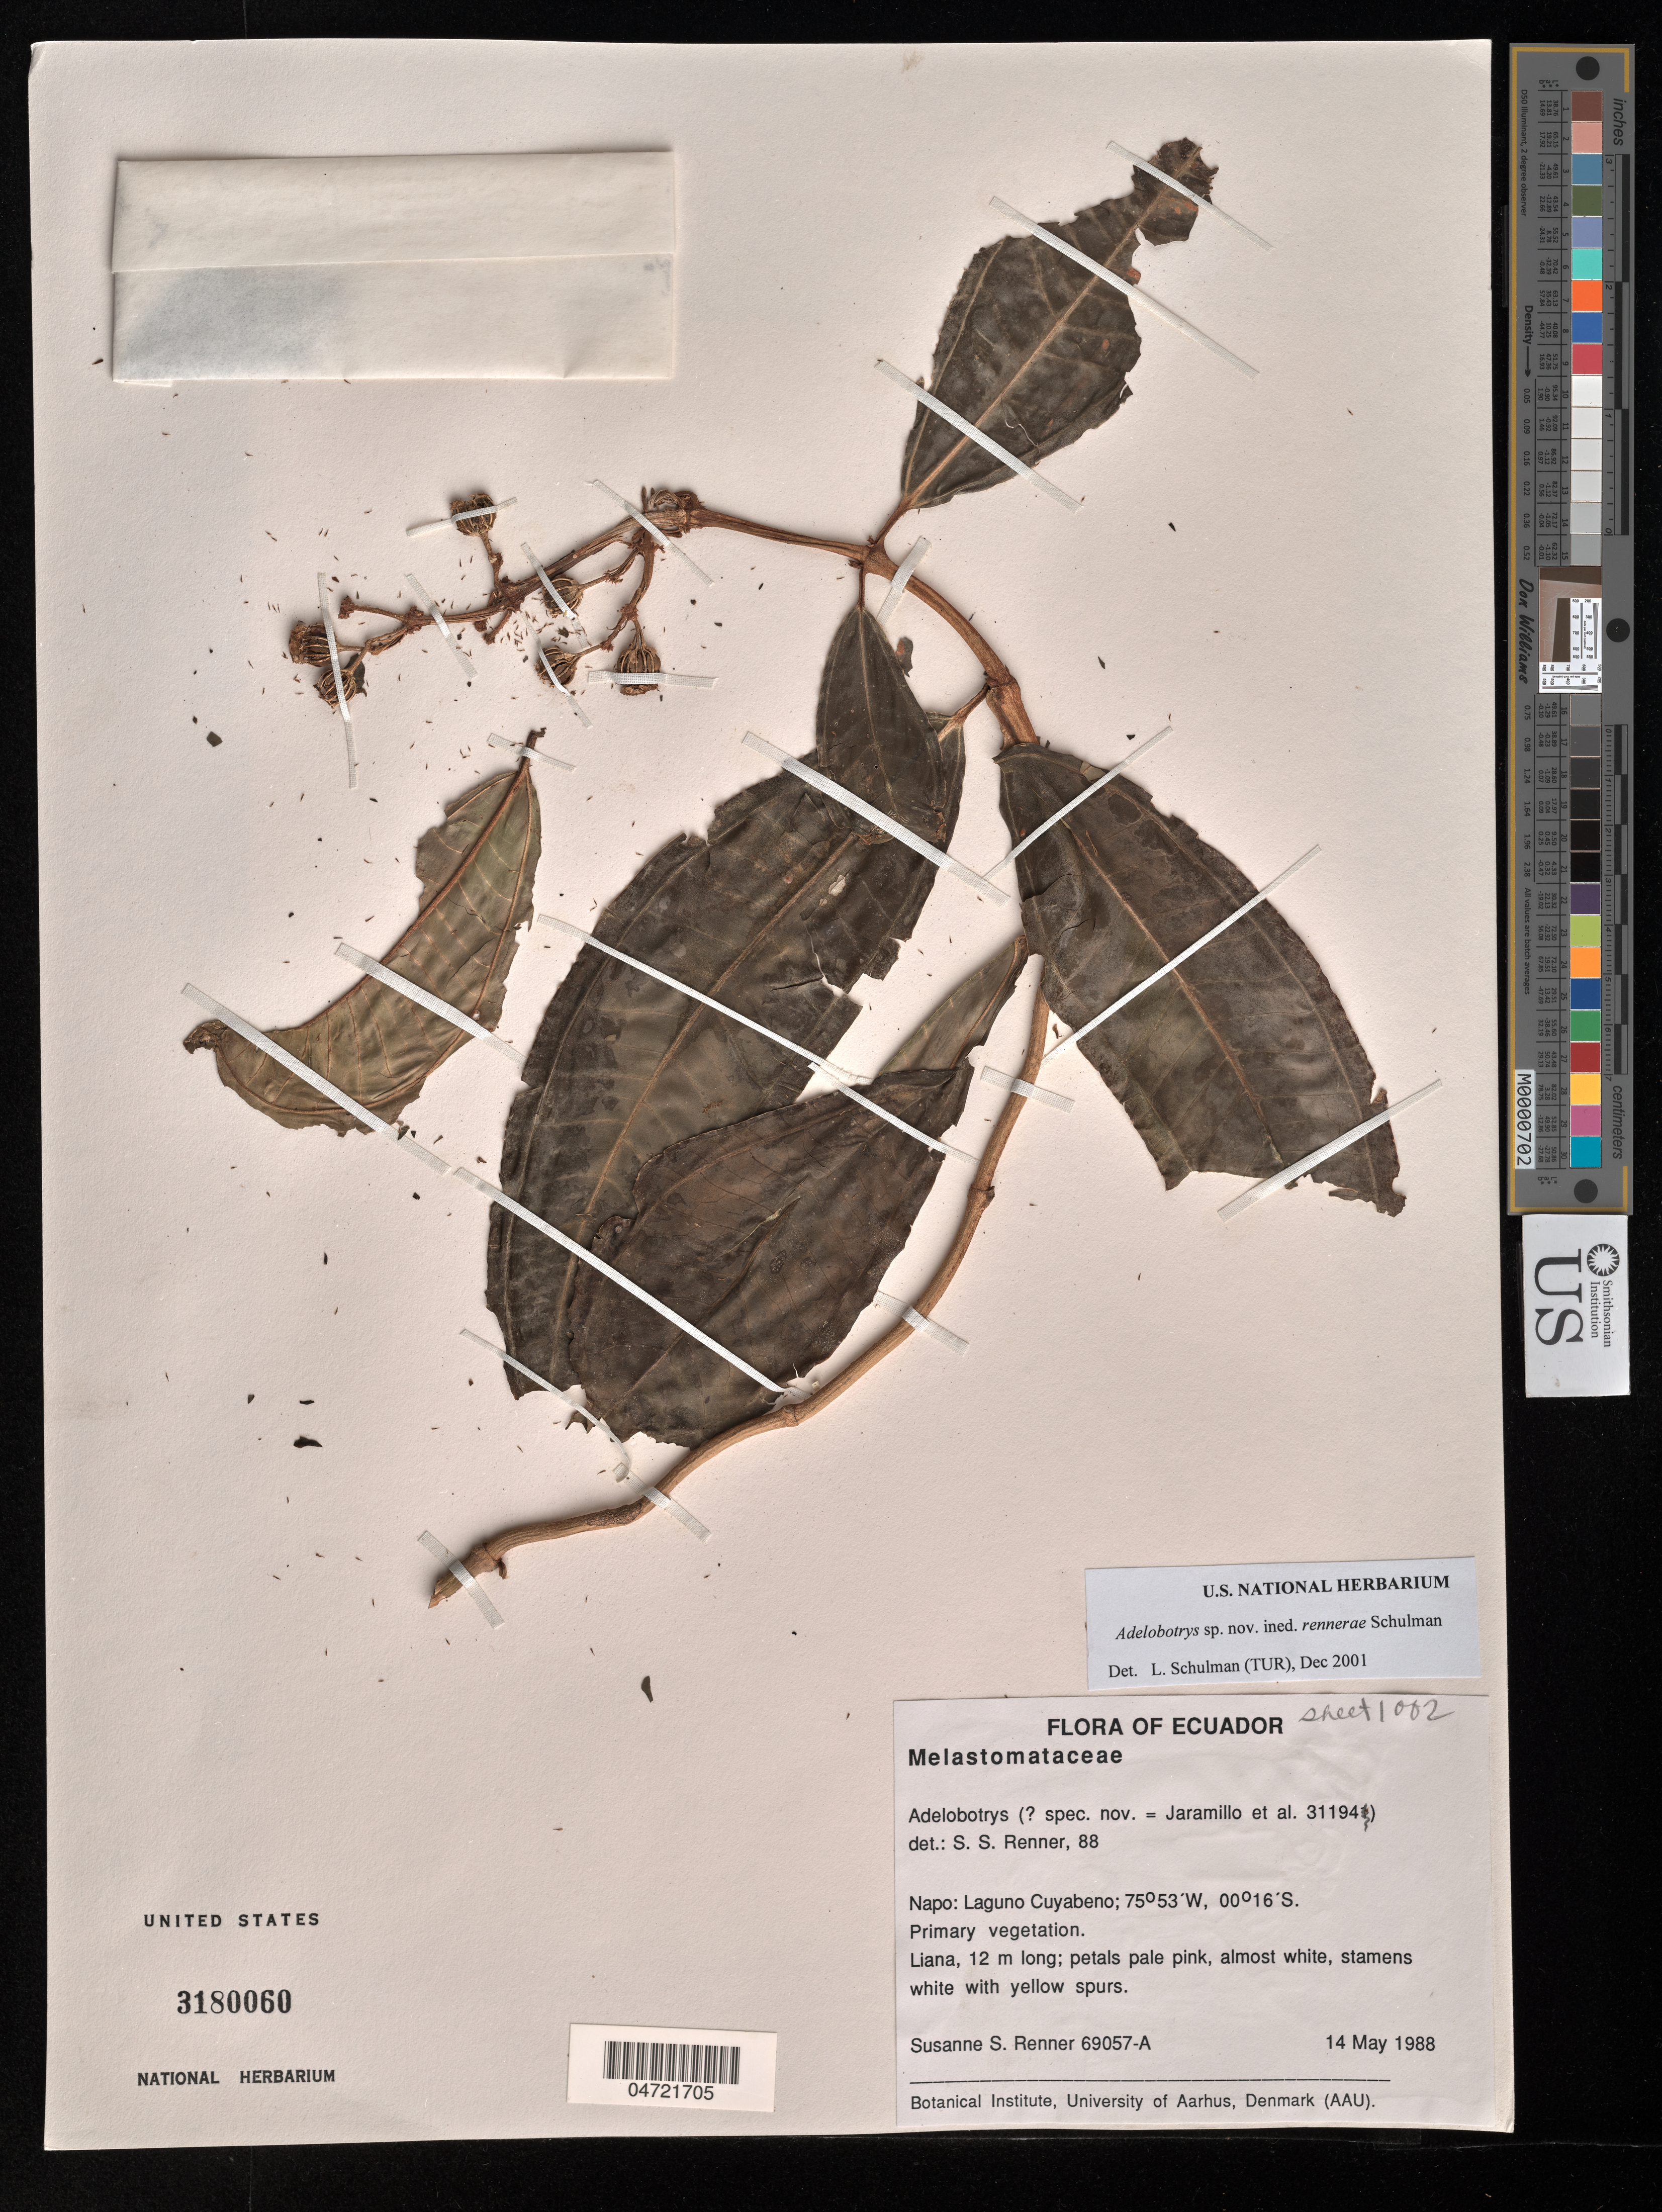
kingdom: Plantae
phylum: Tracheophyta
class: Magnoliopsida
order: Myrtales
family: Melastomataceae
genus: Adelobotrys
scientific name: Adelobotrys sp. nov.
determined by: Schulman, Leif, (TUR), University of Turku (FINLAND)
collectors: S. S. Renner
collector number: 69057 A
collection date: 1988-05-14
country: Ecuador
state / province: Napo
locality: Laguno Cuyabeno.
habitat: Primary vegetation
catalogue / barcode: US 3180060